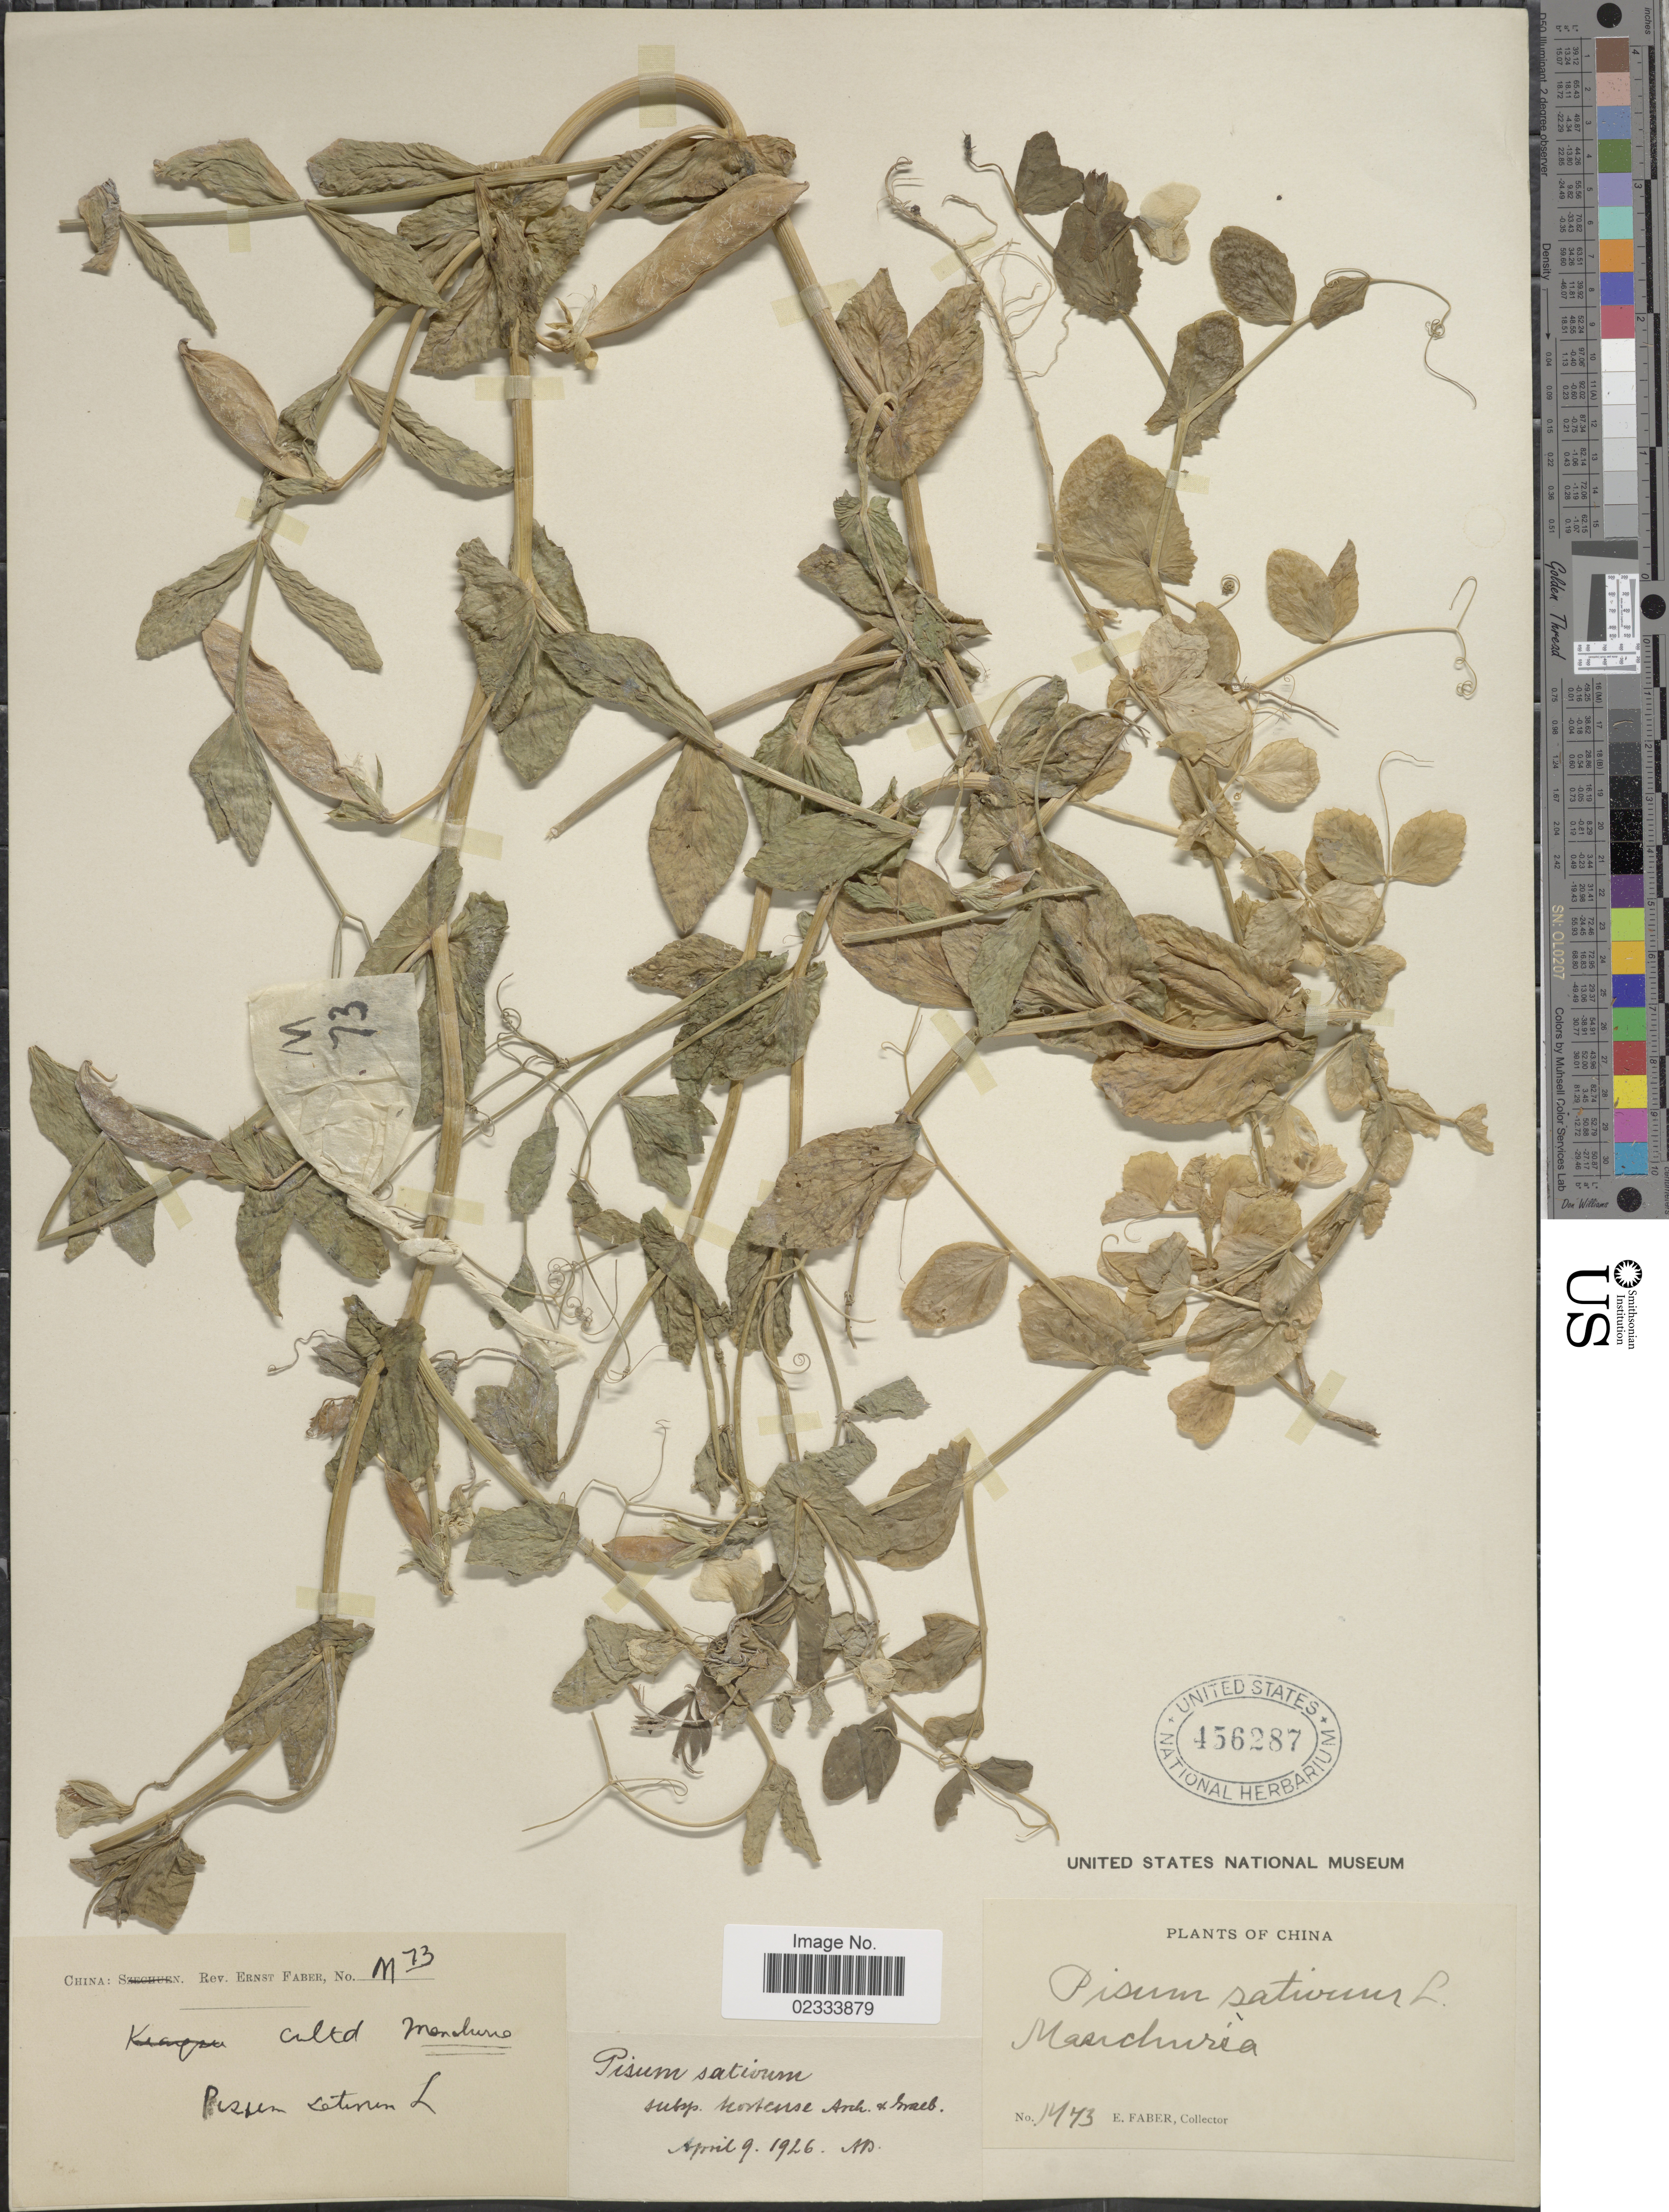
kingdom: Plantae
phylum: Tracheophyta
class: Magnoliopsida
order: Fabales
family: Fabaceae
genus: Pisum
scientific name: Pisum sativum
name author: L.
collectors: E. Faber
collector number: M73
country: China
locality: Manchuria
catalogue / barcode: US 456287